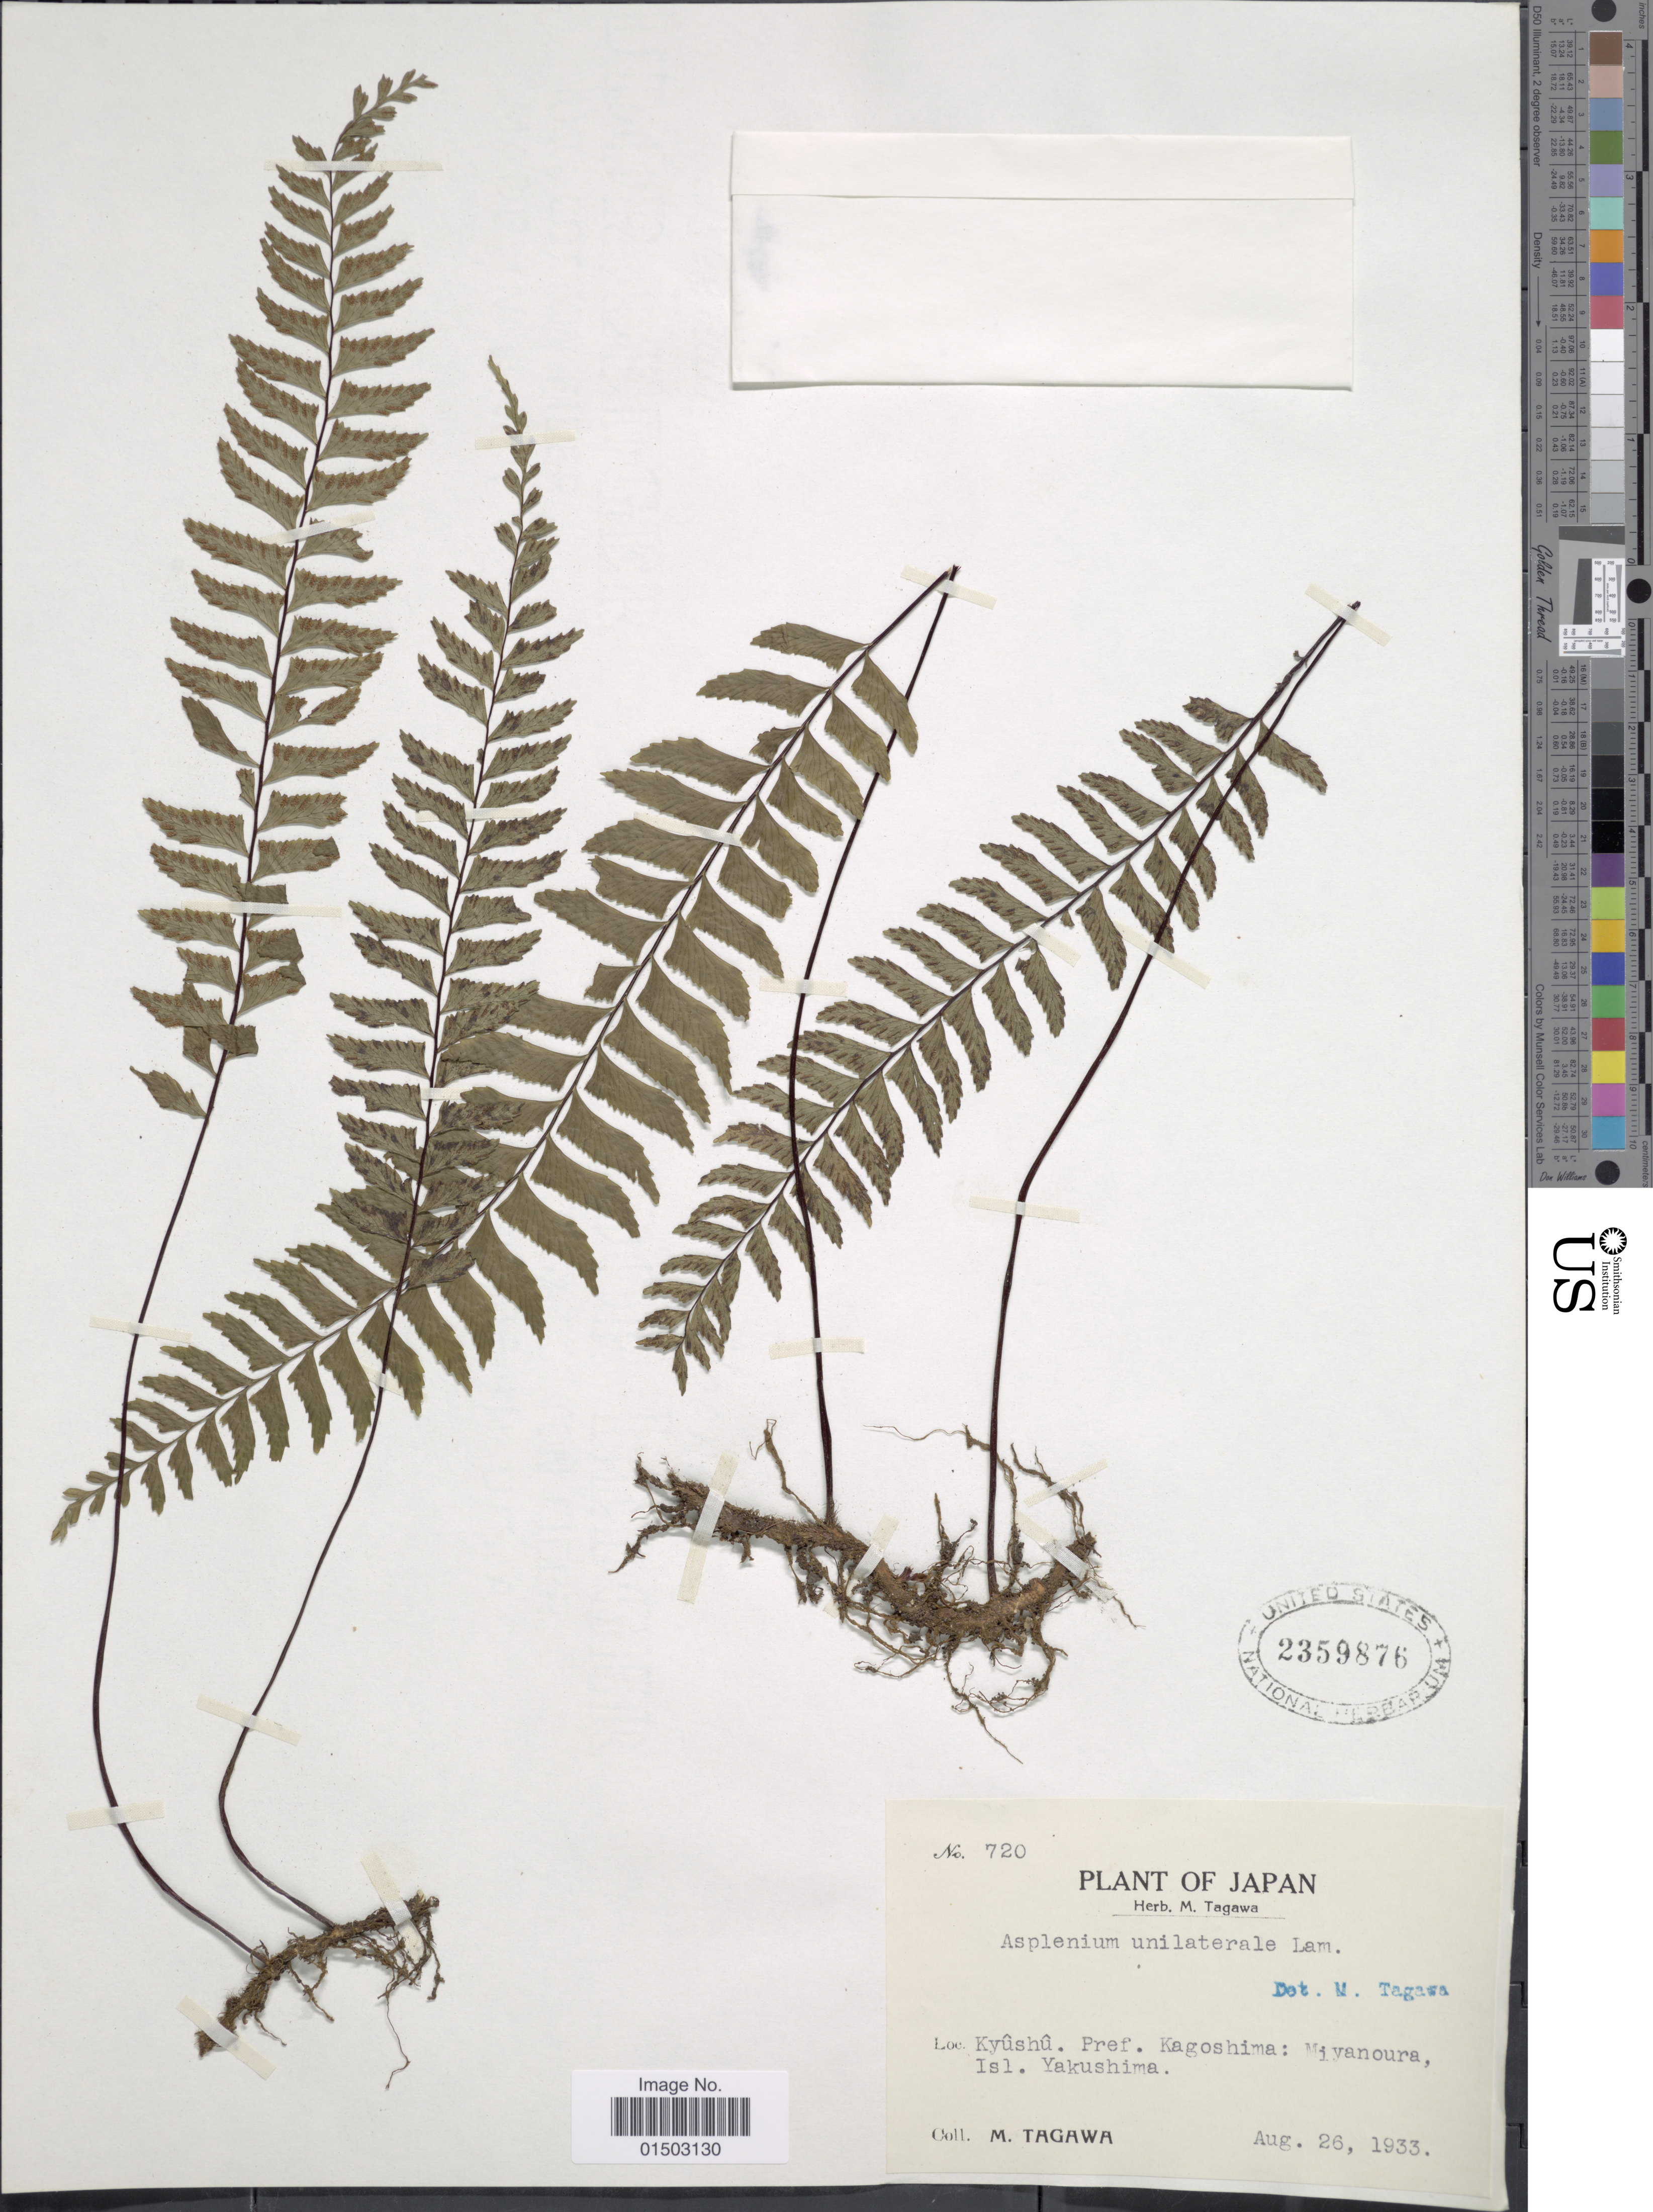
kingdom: Plantae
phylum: Tracheophyta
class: Polypodiopsida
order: Polypodiales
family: Aspleniaceae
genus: Hymenasplenium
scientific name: Hymenasplenium unilaterale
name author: (Lam.) Hayata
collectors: M. Tagawa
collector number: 720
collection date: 1933-08-26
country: Japan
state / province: Kagosima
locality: Japan. Kyushu. Pref, Kagoshima: Miyanoura, Isl. Yakushima.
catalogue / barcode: US 2359876